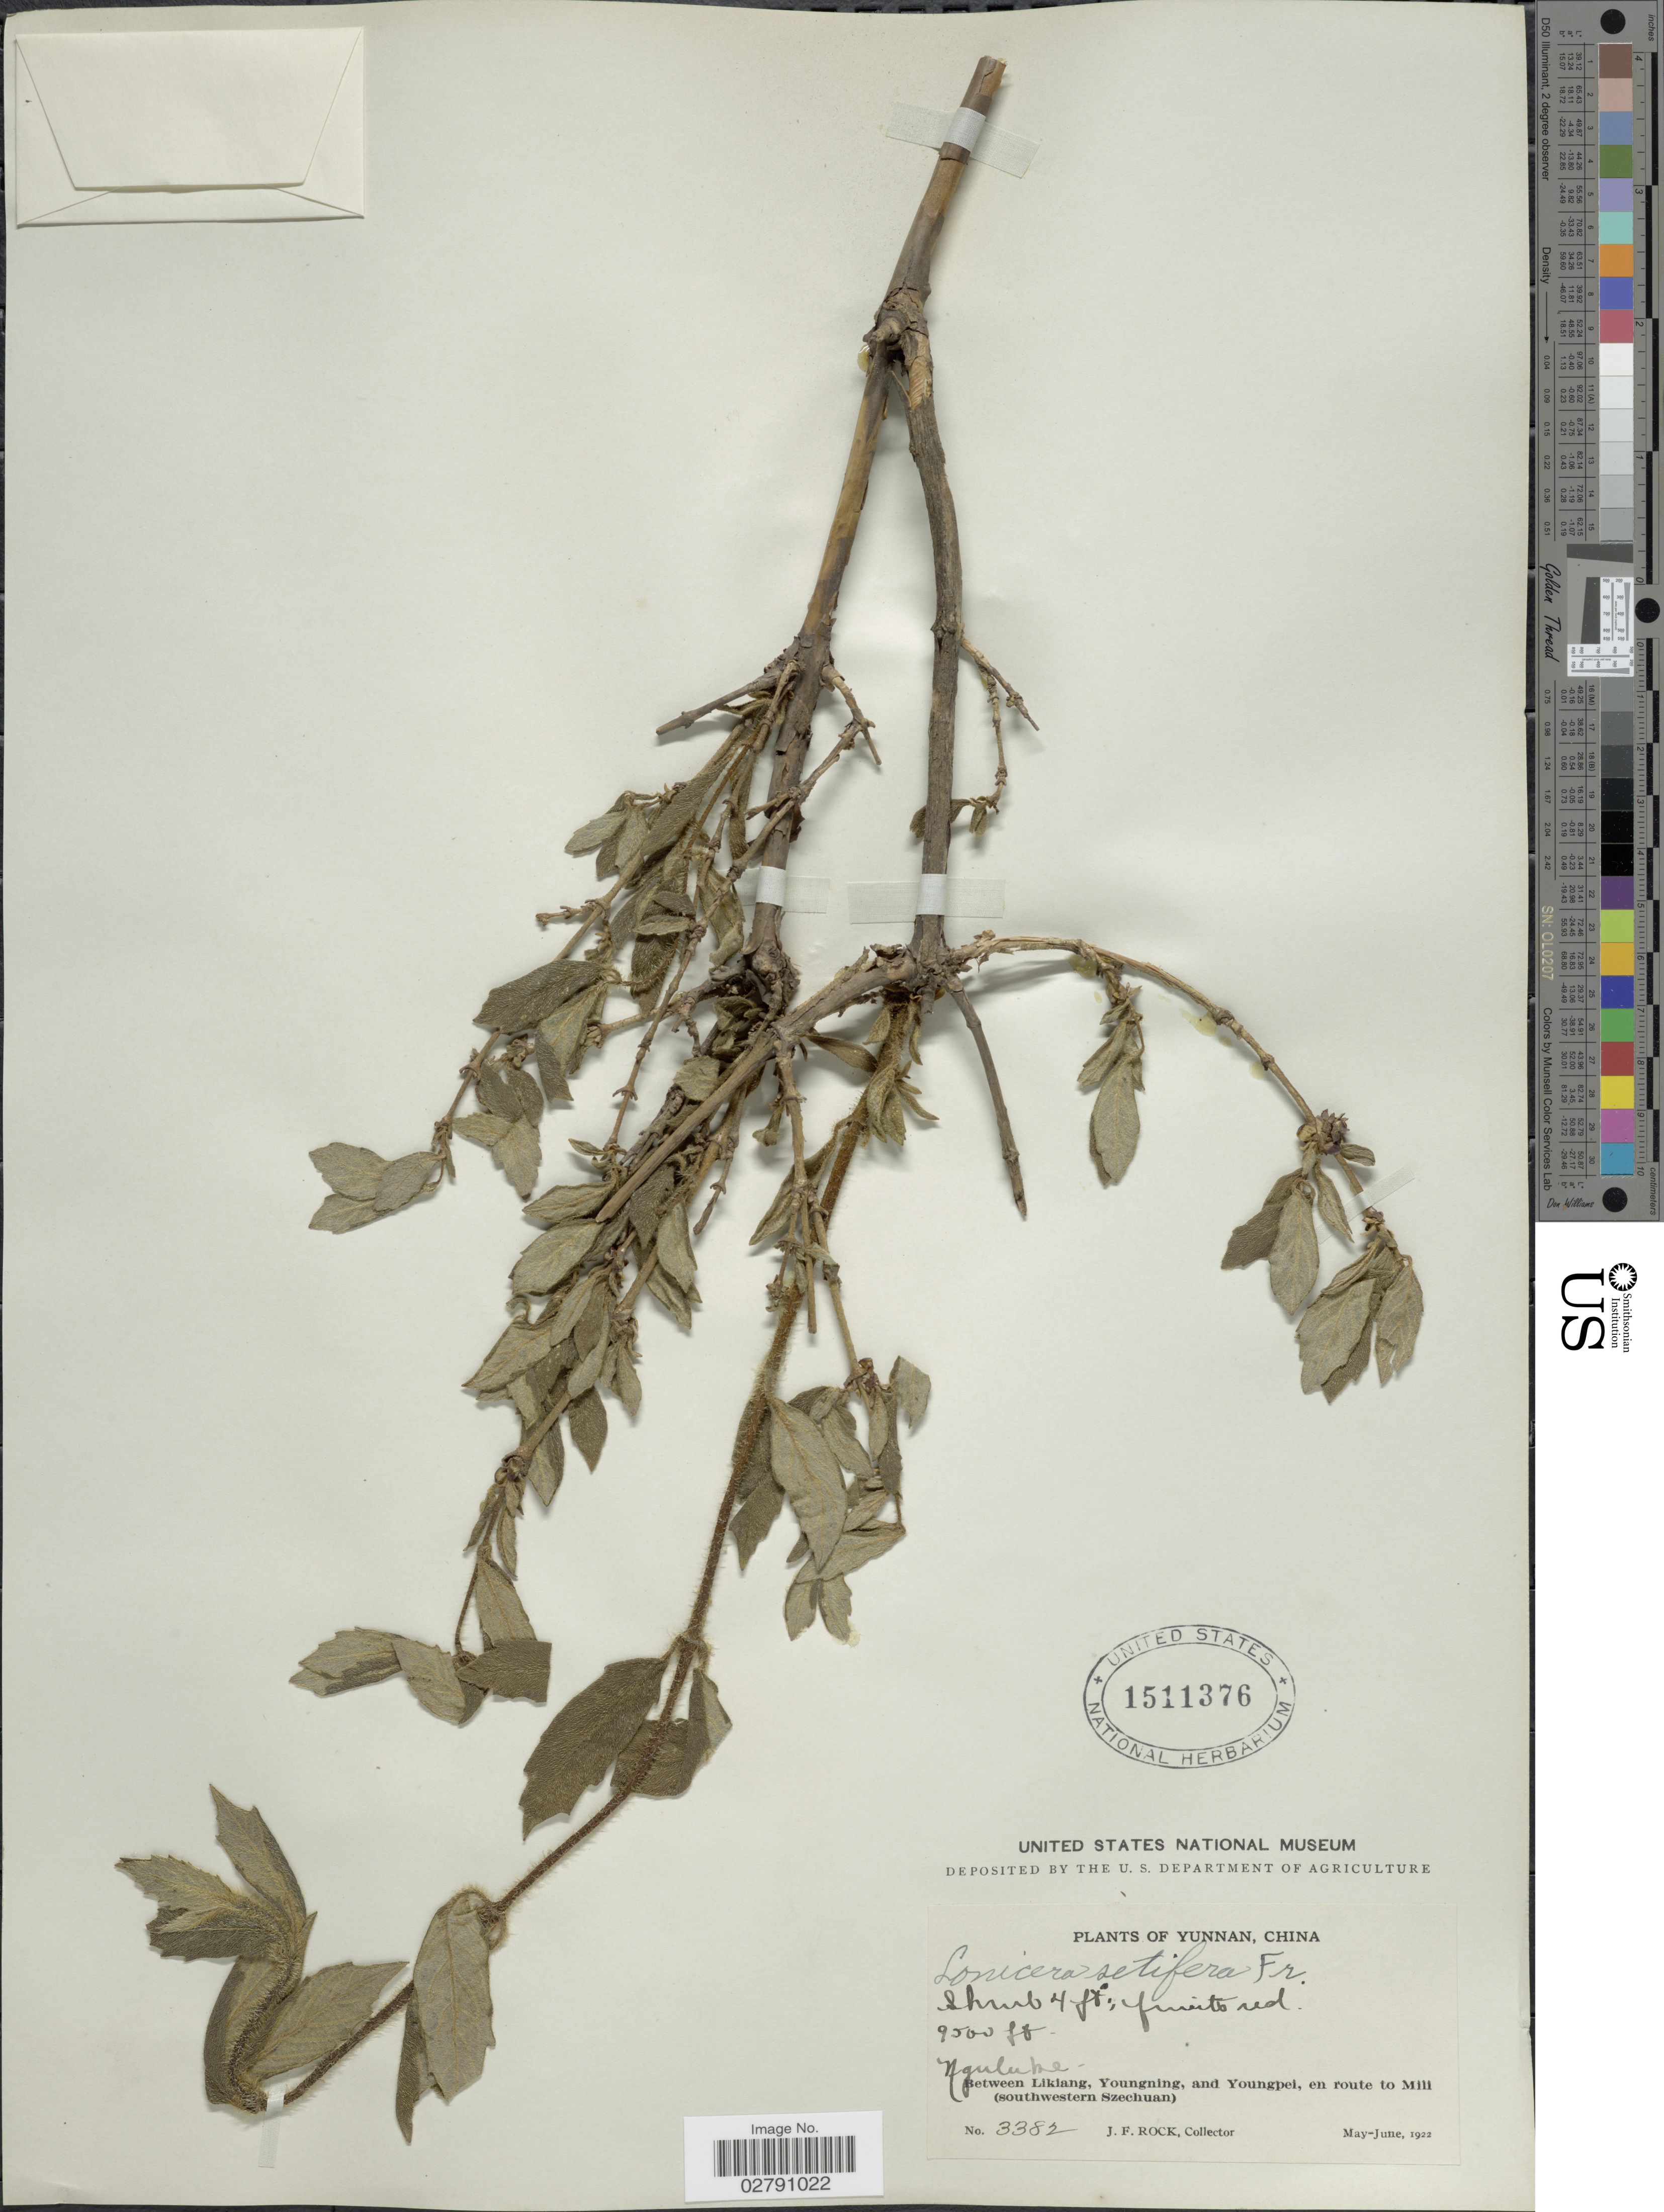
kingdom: Plantae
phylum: Tracheophyta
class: Magnoliopsida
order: Dipsacales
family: Caprifoliaceae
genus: Lonicera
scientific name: Lonicera setifera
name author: Franch.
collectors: J. Rock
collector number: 3382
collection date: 1922-05/1922-06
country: China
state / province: Yunnan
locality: Nguluke. Between Likiang, Youngning, and Youngpei, en route to Mill (southwestern Szechuan).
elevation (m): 2896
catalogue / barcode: US 1511376